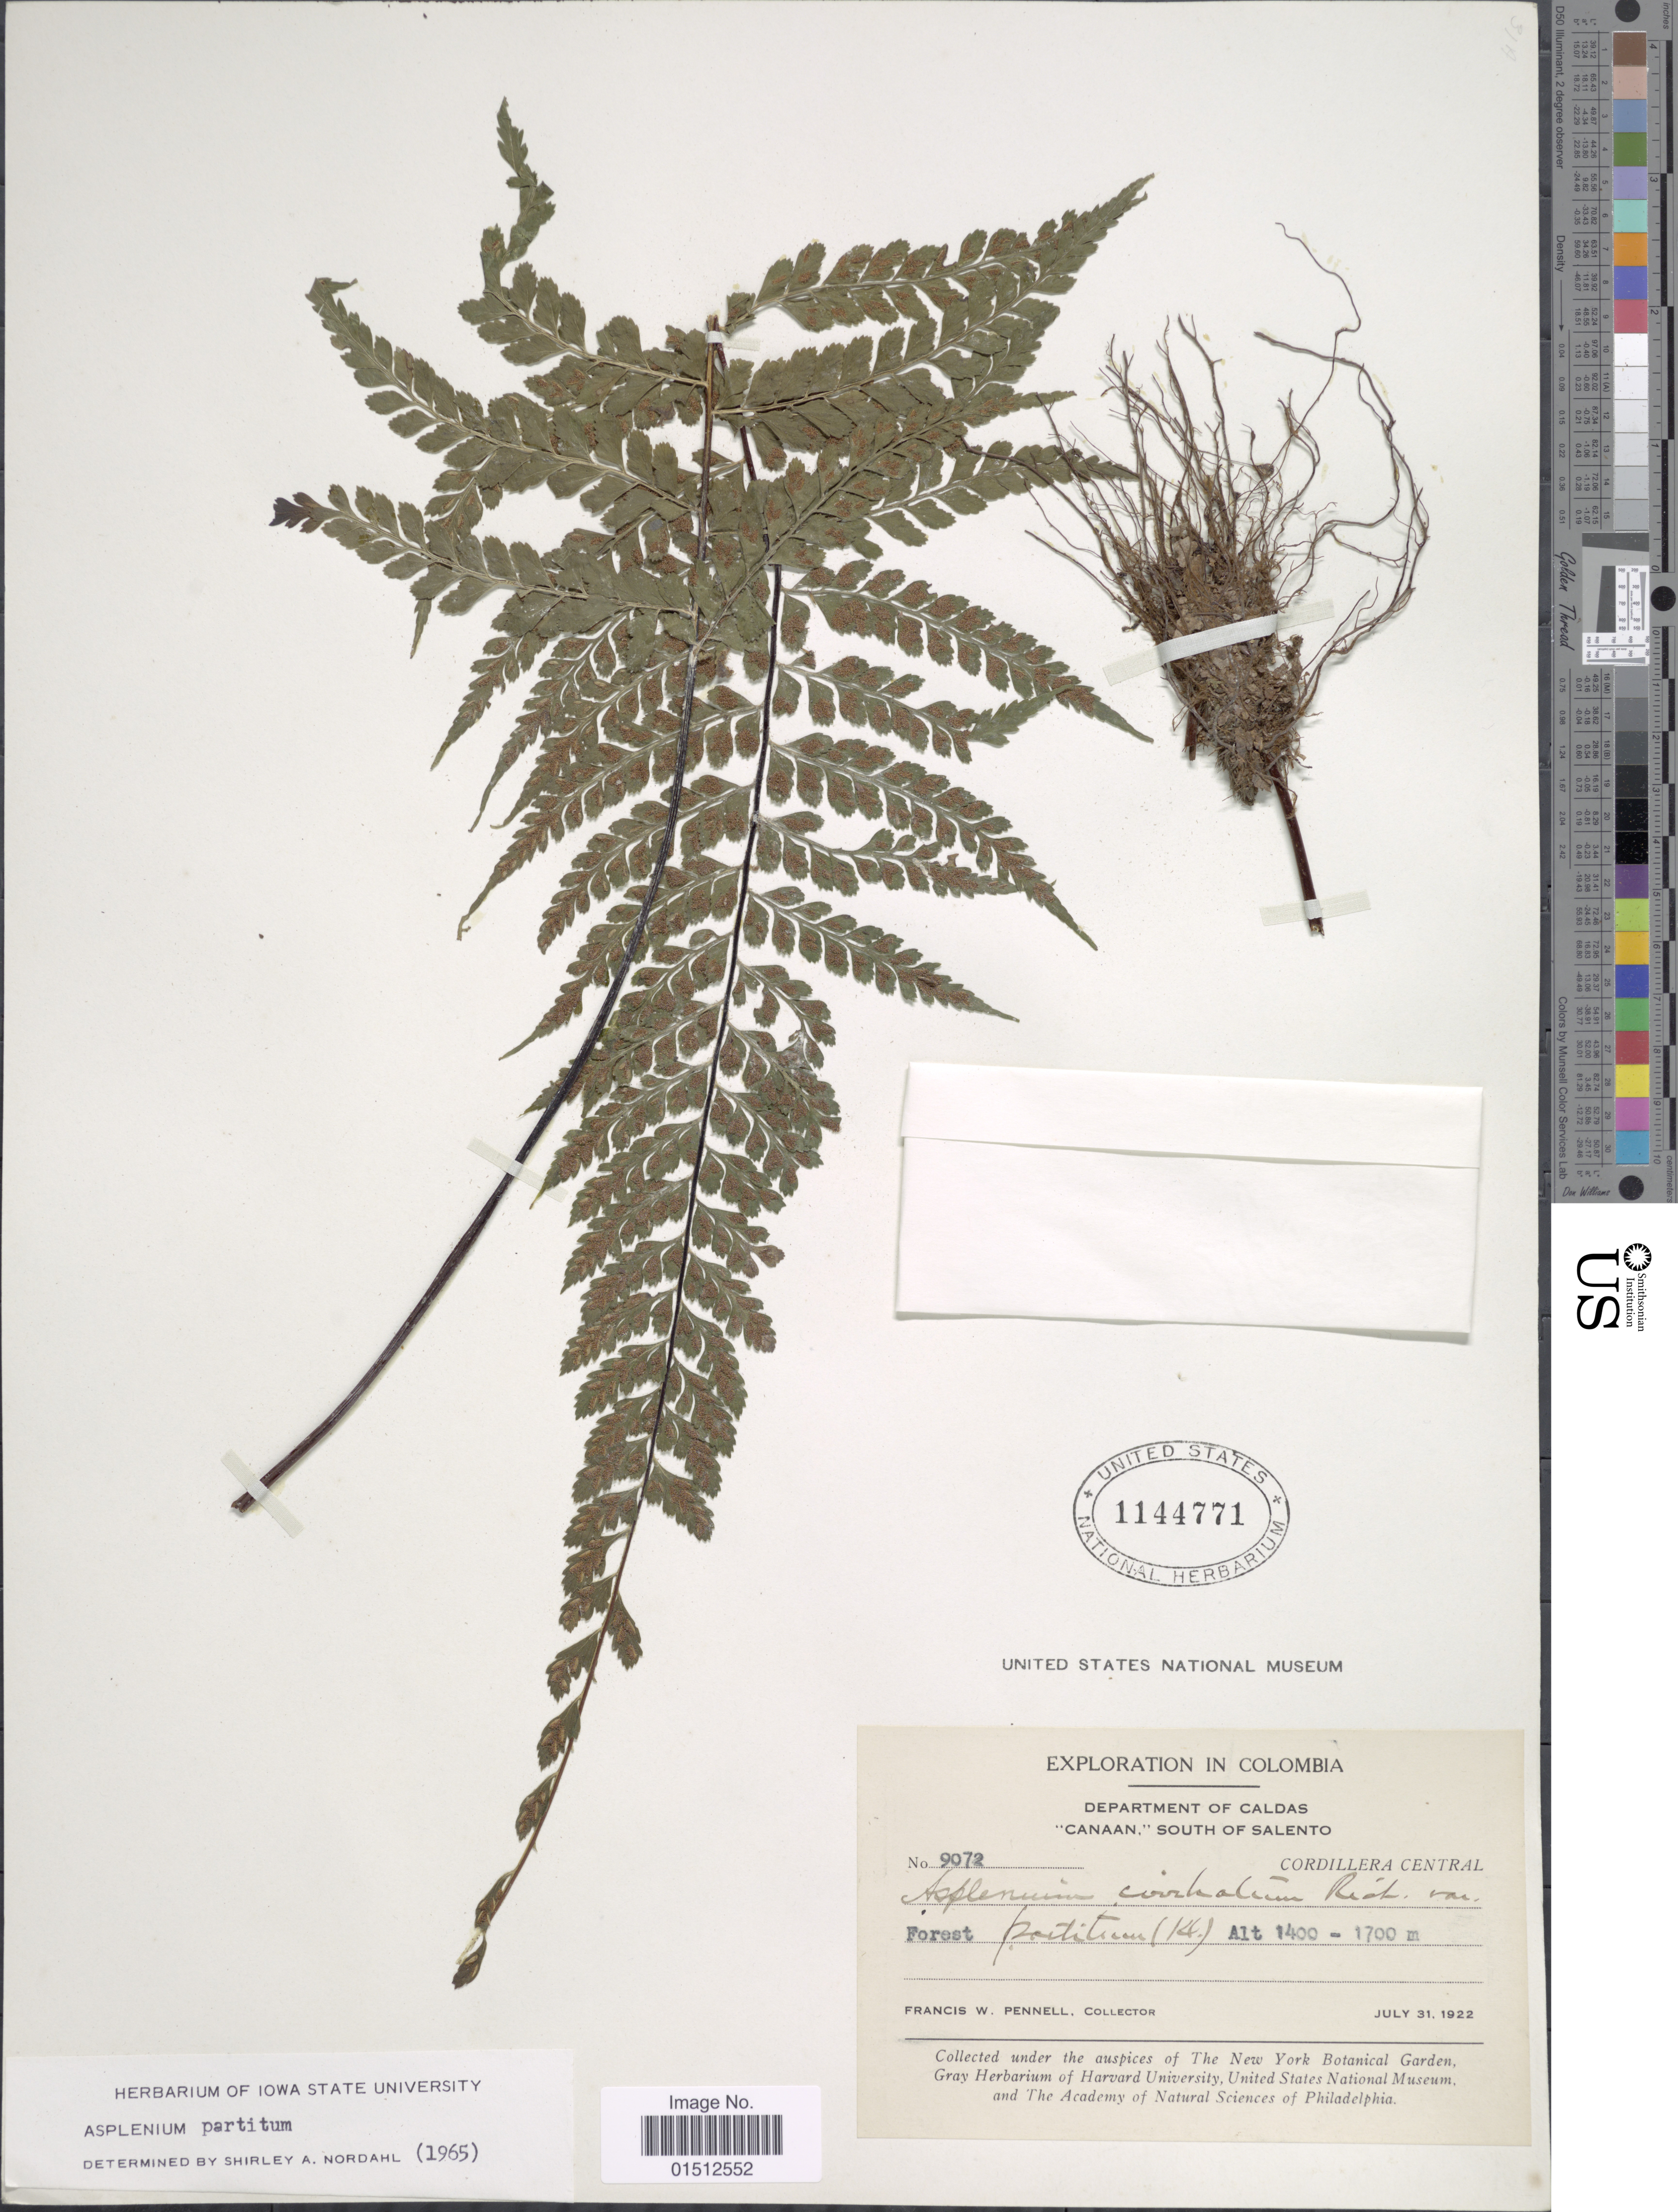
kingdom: Plantae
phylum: Tracheophyta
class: Polypodiopsida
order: Polypodiales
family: Aspleniaceae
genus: Asplenium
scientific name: Asplenium radicans var. partitum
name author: (Klotzsch) Hieron.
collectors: F. W. Pennell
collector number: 9072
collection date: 1922-07-31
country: Colombia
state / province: Caldas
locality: Colombia, Department of Caldas," Canaan, "south of Salento.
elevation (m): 1400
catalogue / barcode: US 1144771